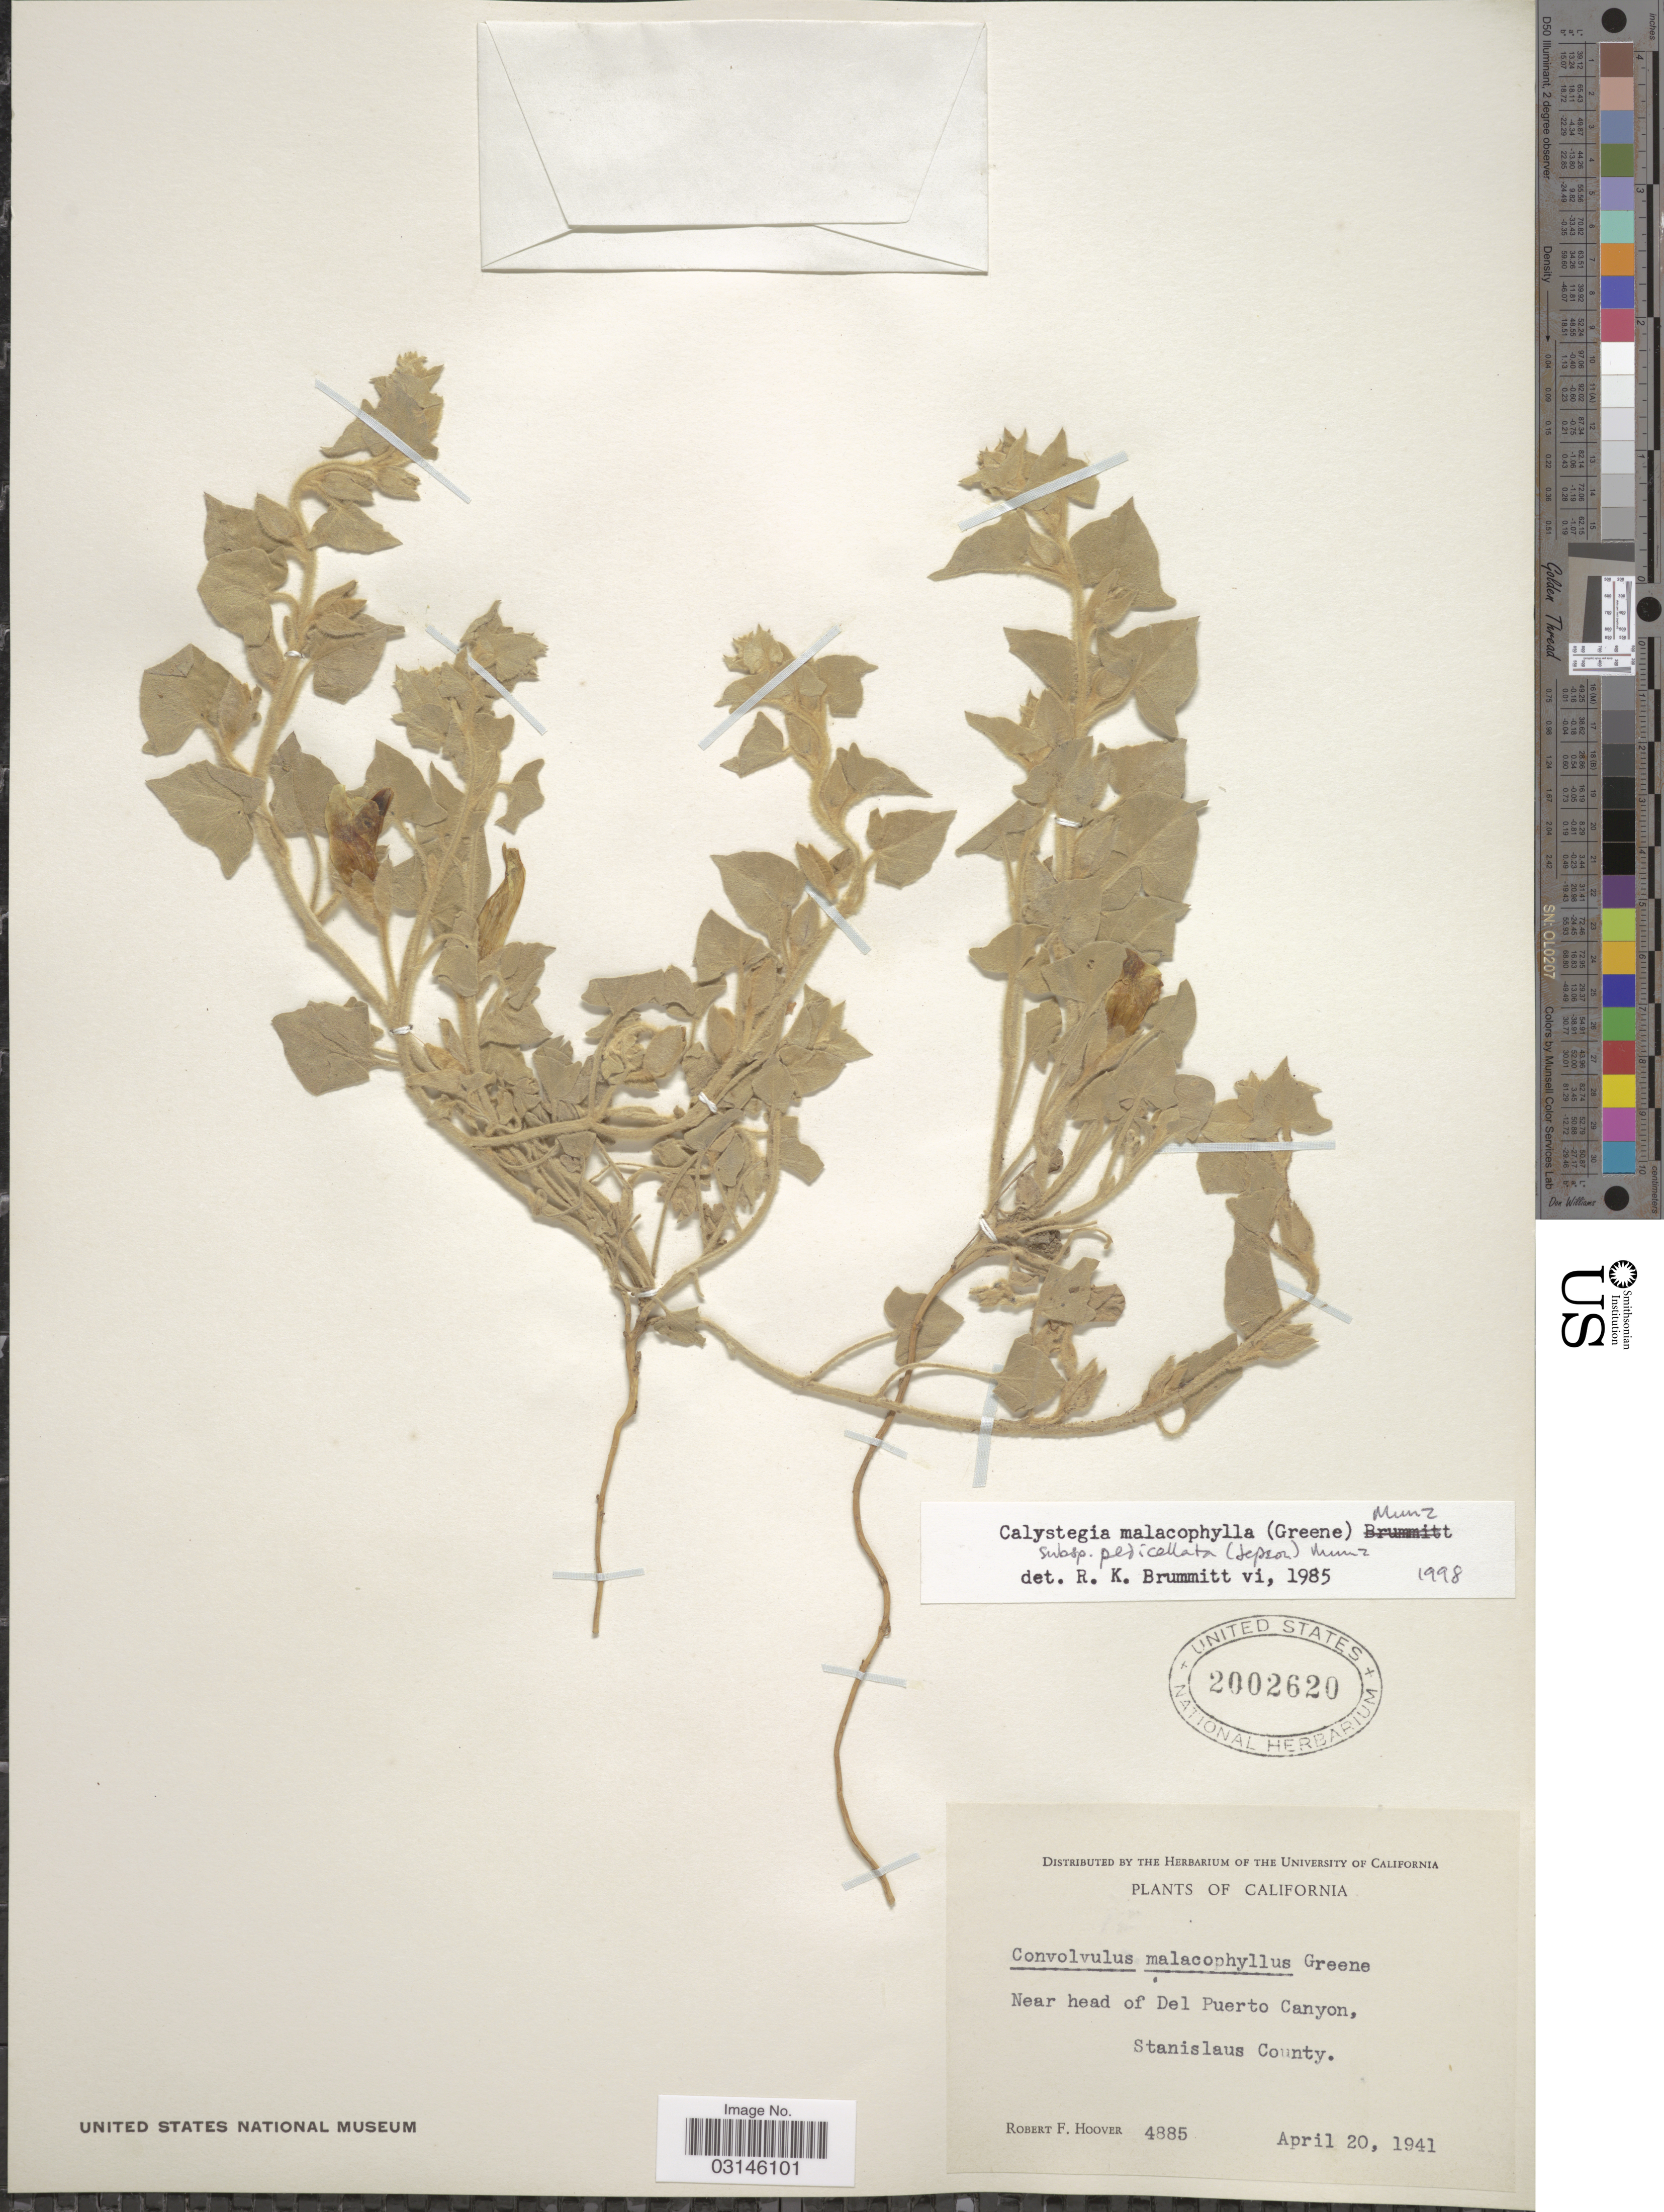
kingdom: Plantae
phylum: Tracheophyta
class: Magnoliopsida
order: Solanales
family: Convolvulaceae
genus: Calystegia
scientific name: Calystegia malacophylla subsp. pedicellata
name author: (Jeps.) Munz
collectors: R. F. Hoover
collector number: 4885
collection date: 1941-04-20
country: United States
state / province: California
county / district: Stanislaus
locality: Near head of Del Puerto Canyon, Stanislaus County.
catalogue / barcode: US 2002620